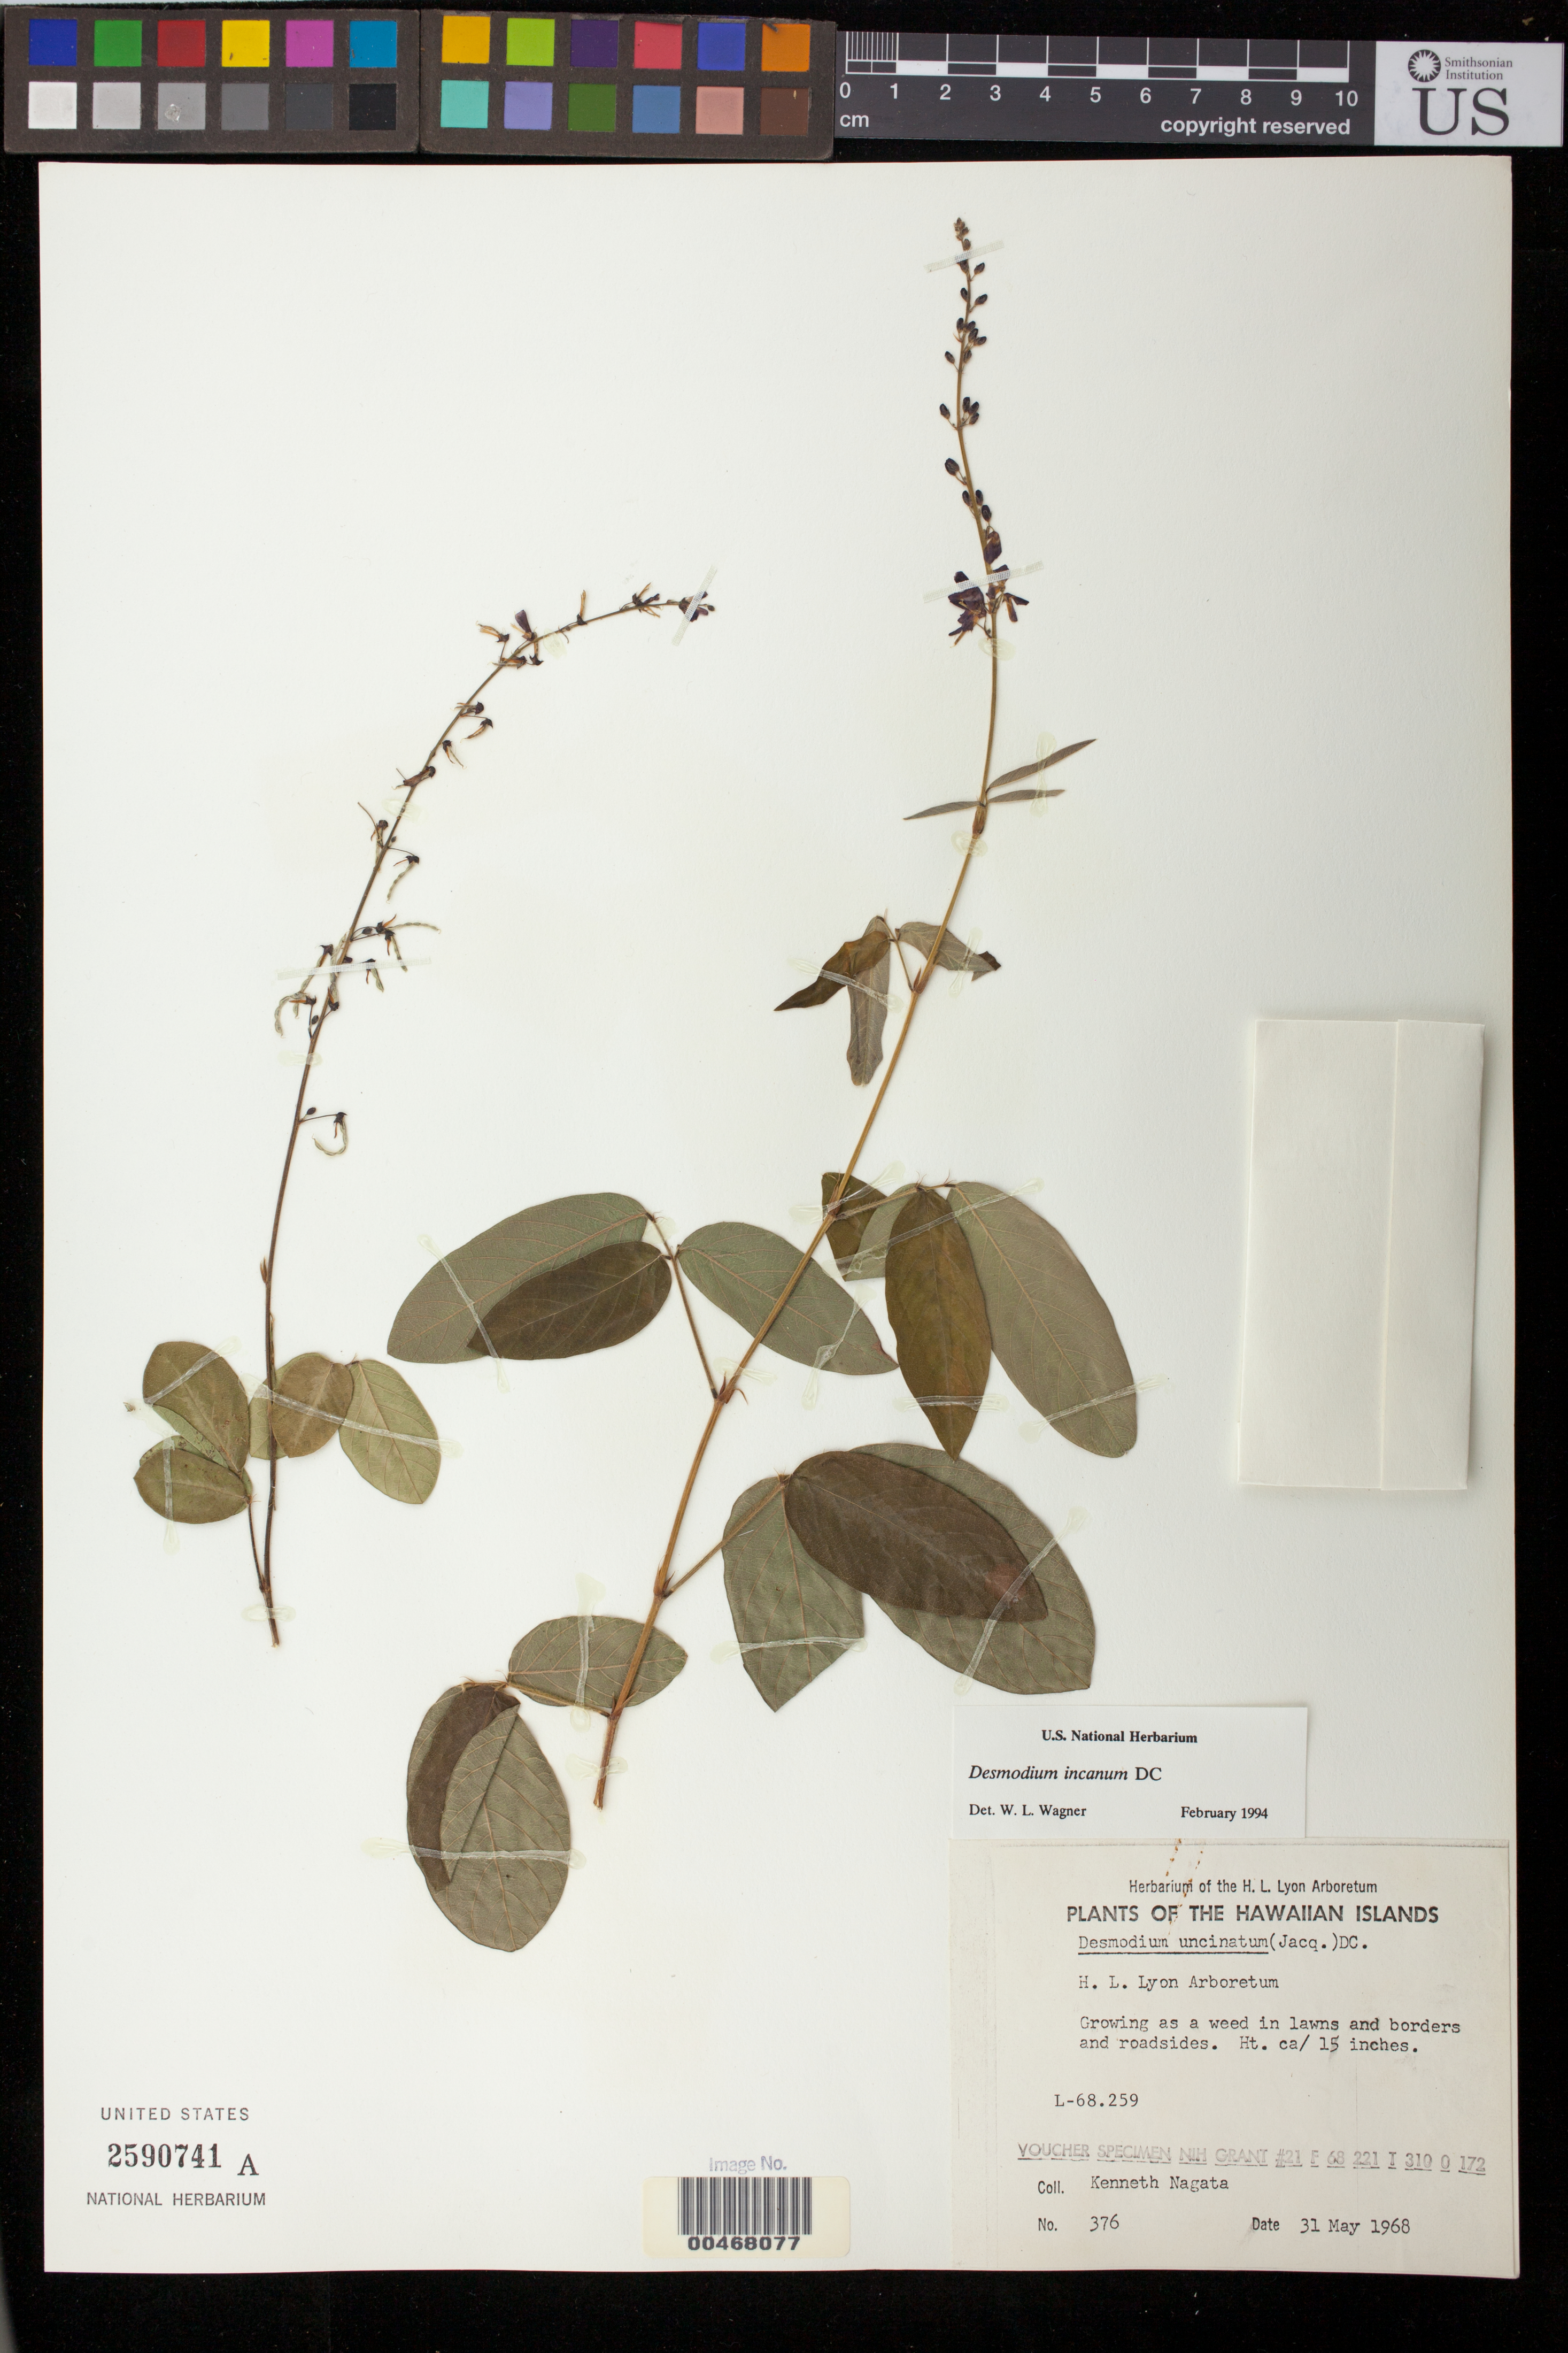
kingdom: Plantae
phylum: Tracheophyta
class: Magnoliopsida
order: Fabales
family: Fabaceae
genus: Desmodium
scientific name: Desmodium incanum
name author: (Sw.) DC.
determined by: Wagner, W. L., (BOT), Smithsonian Institution - National Museum of Natural History (UNITED STATES)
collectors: K. Nagata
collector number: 376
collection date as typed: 31 May 1968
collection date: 1968-05-31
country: United States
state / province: Hawaii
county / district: Honolulu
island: Oahu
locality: H.L. Lyon Arboretum.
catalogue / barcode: US 2590741A